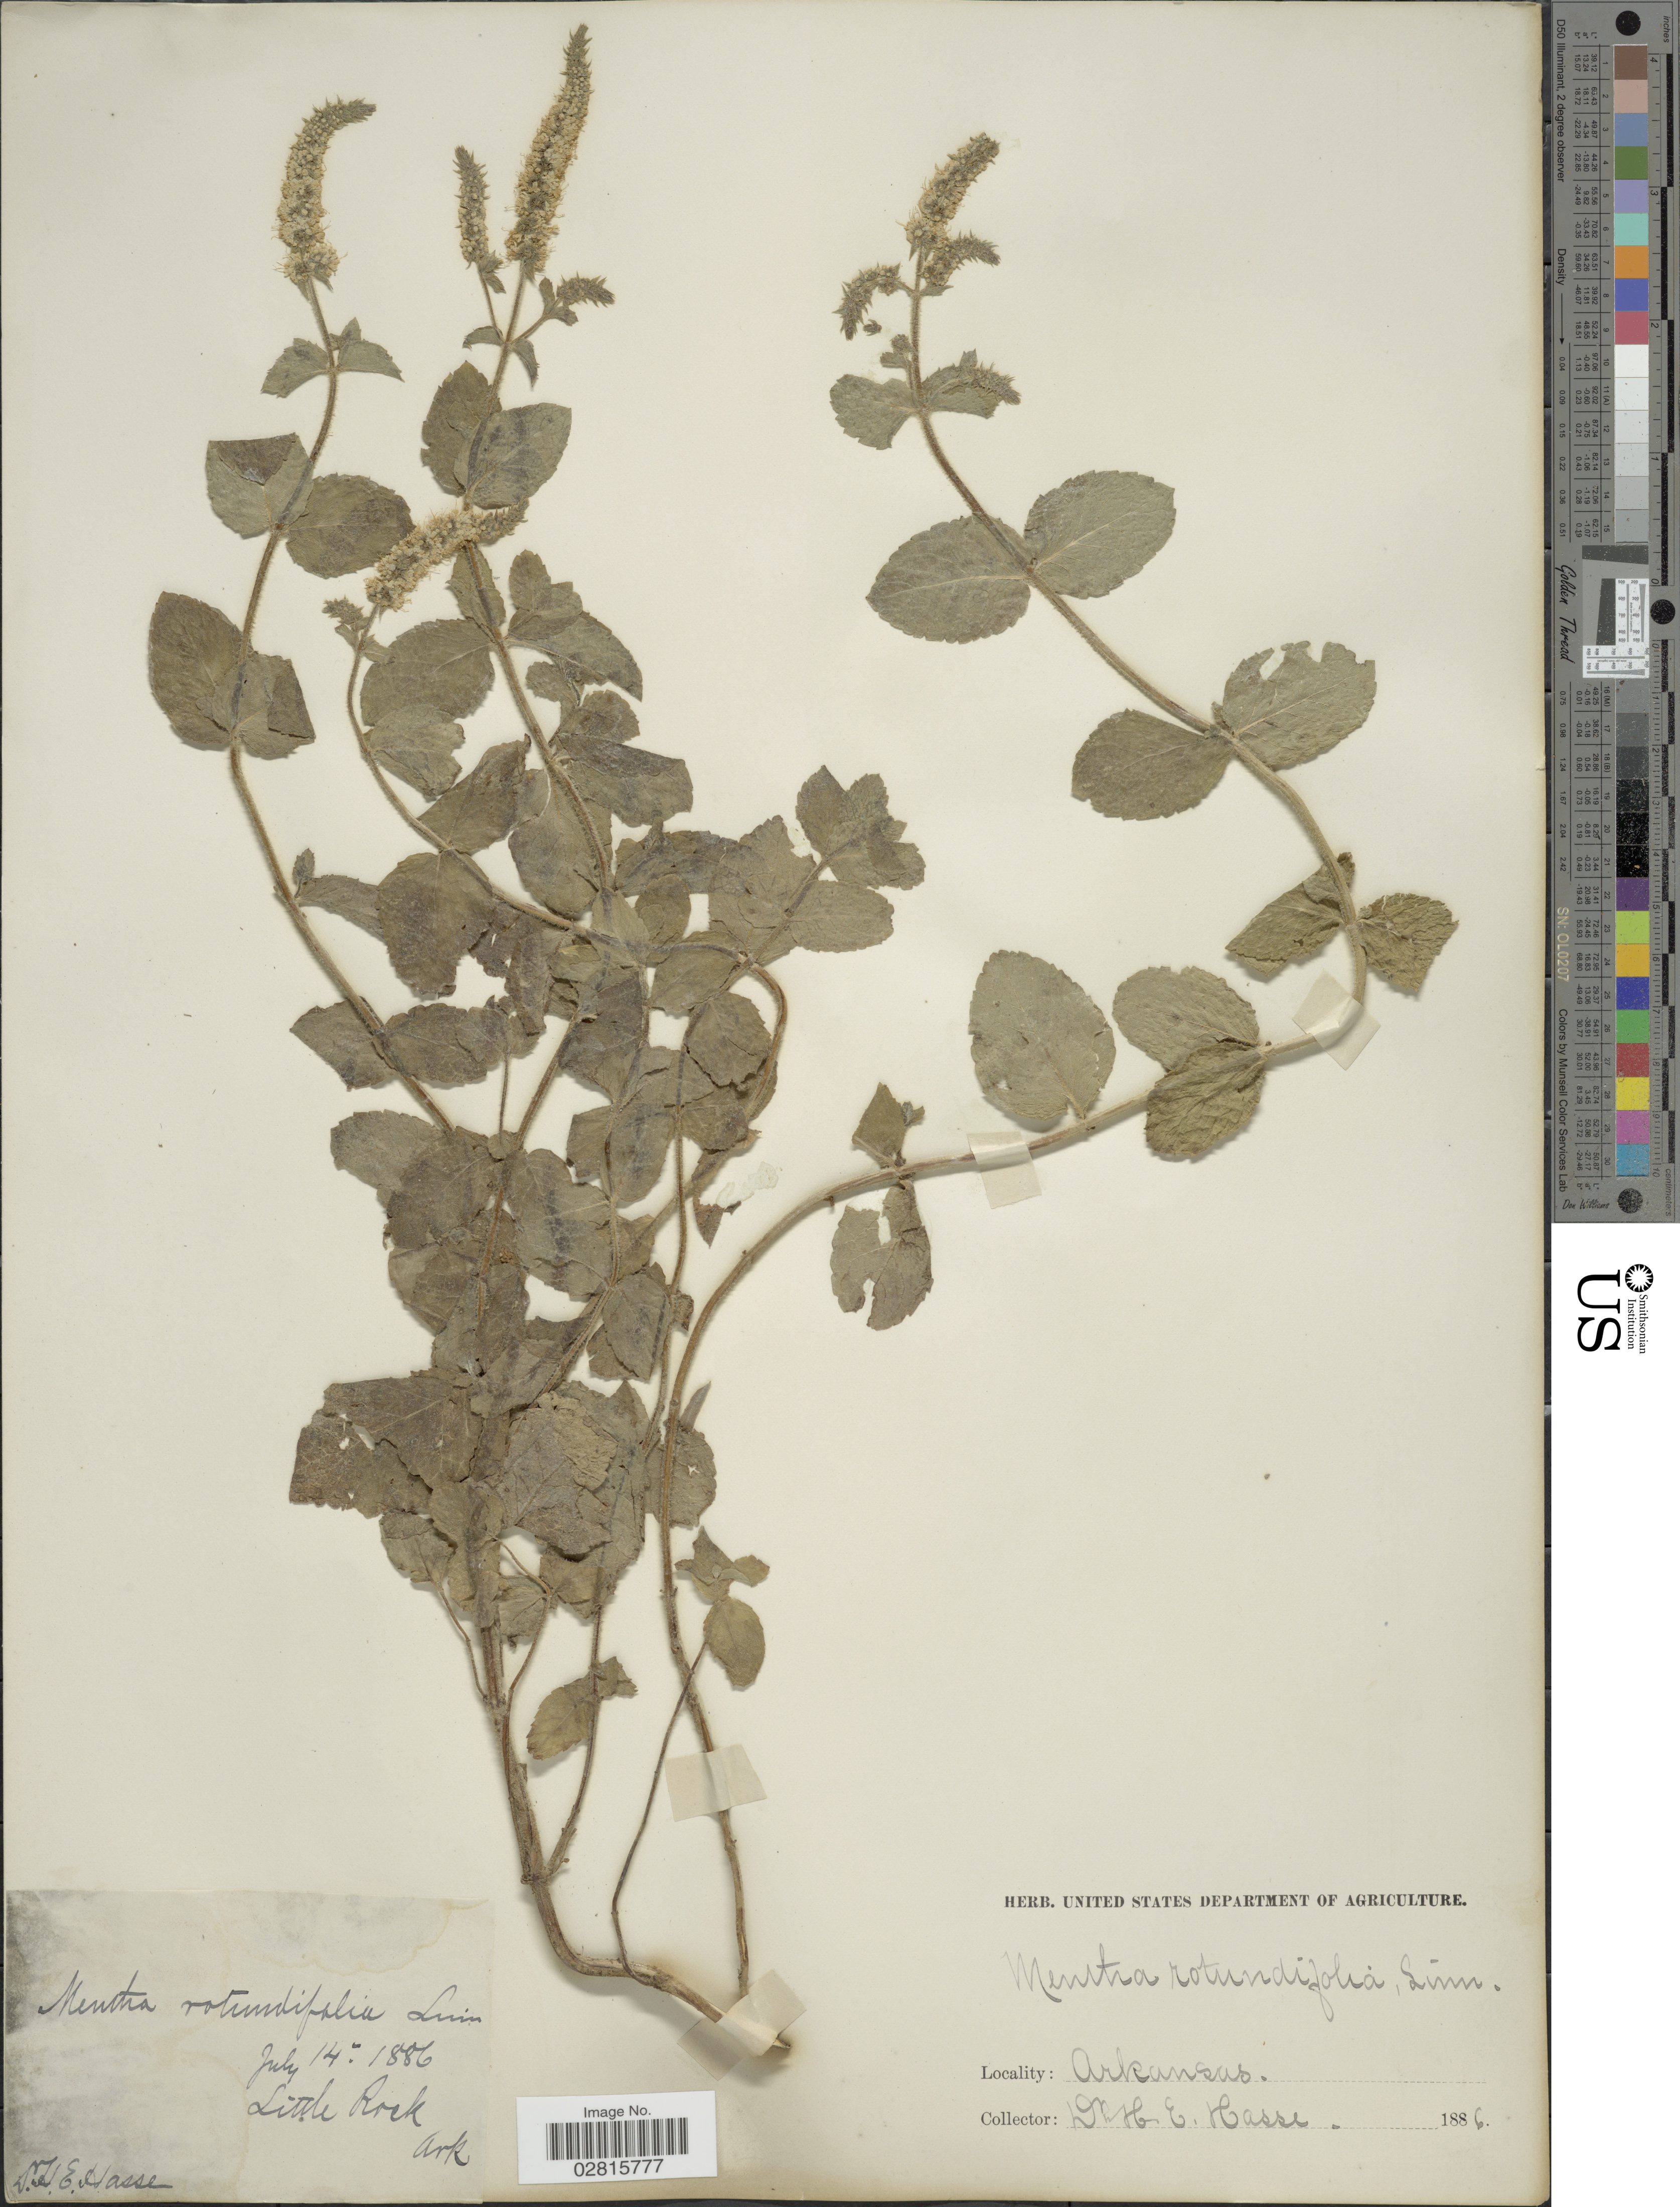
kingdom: Plantae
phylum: Tracheophyta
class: Magnoliopsida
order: Lamiales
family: Lamiaceae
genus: Mentha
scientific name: Mentha rotundifolia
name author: (L.) Huds.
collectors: H. E. Hasse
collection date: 1886-07-14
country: United States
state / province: Arkansas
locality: Little Rock, Ark.